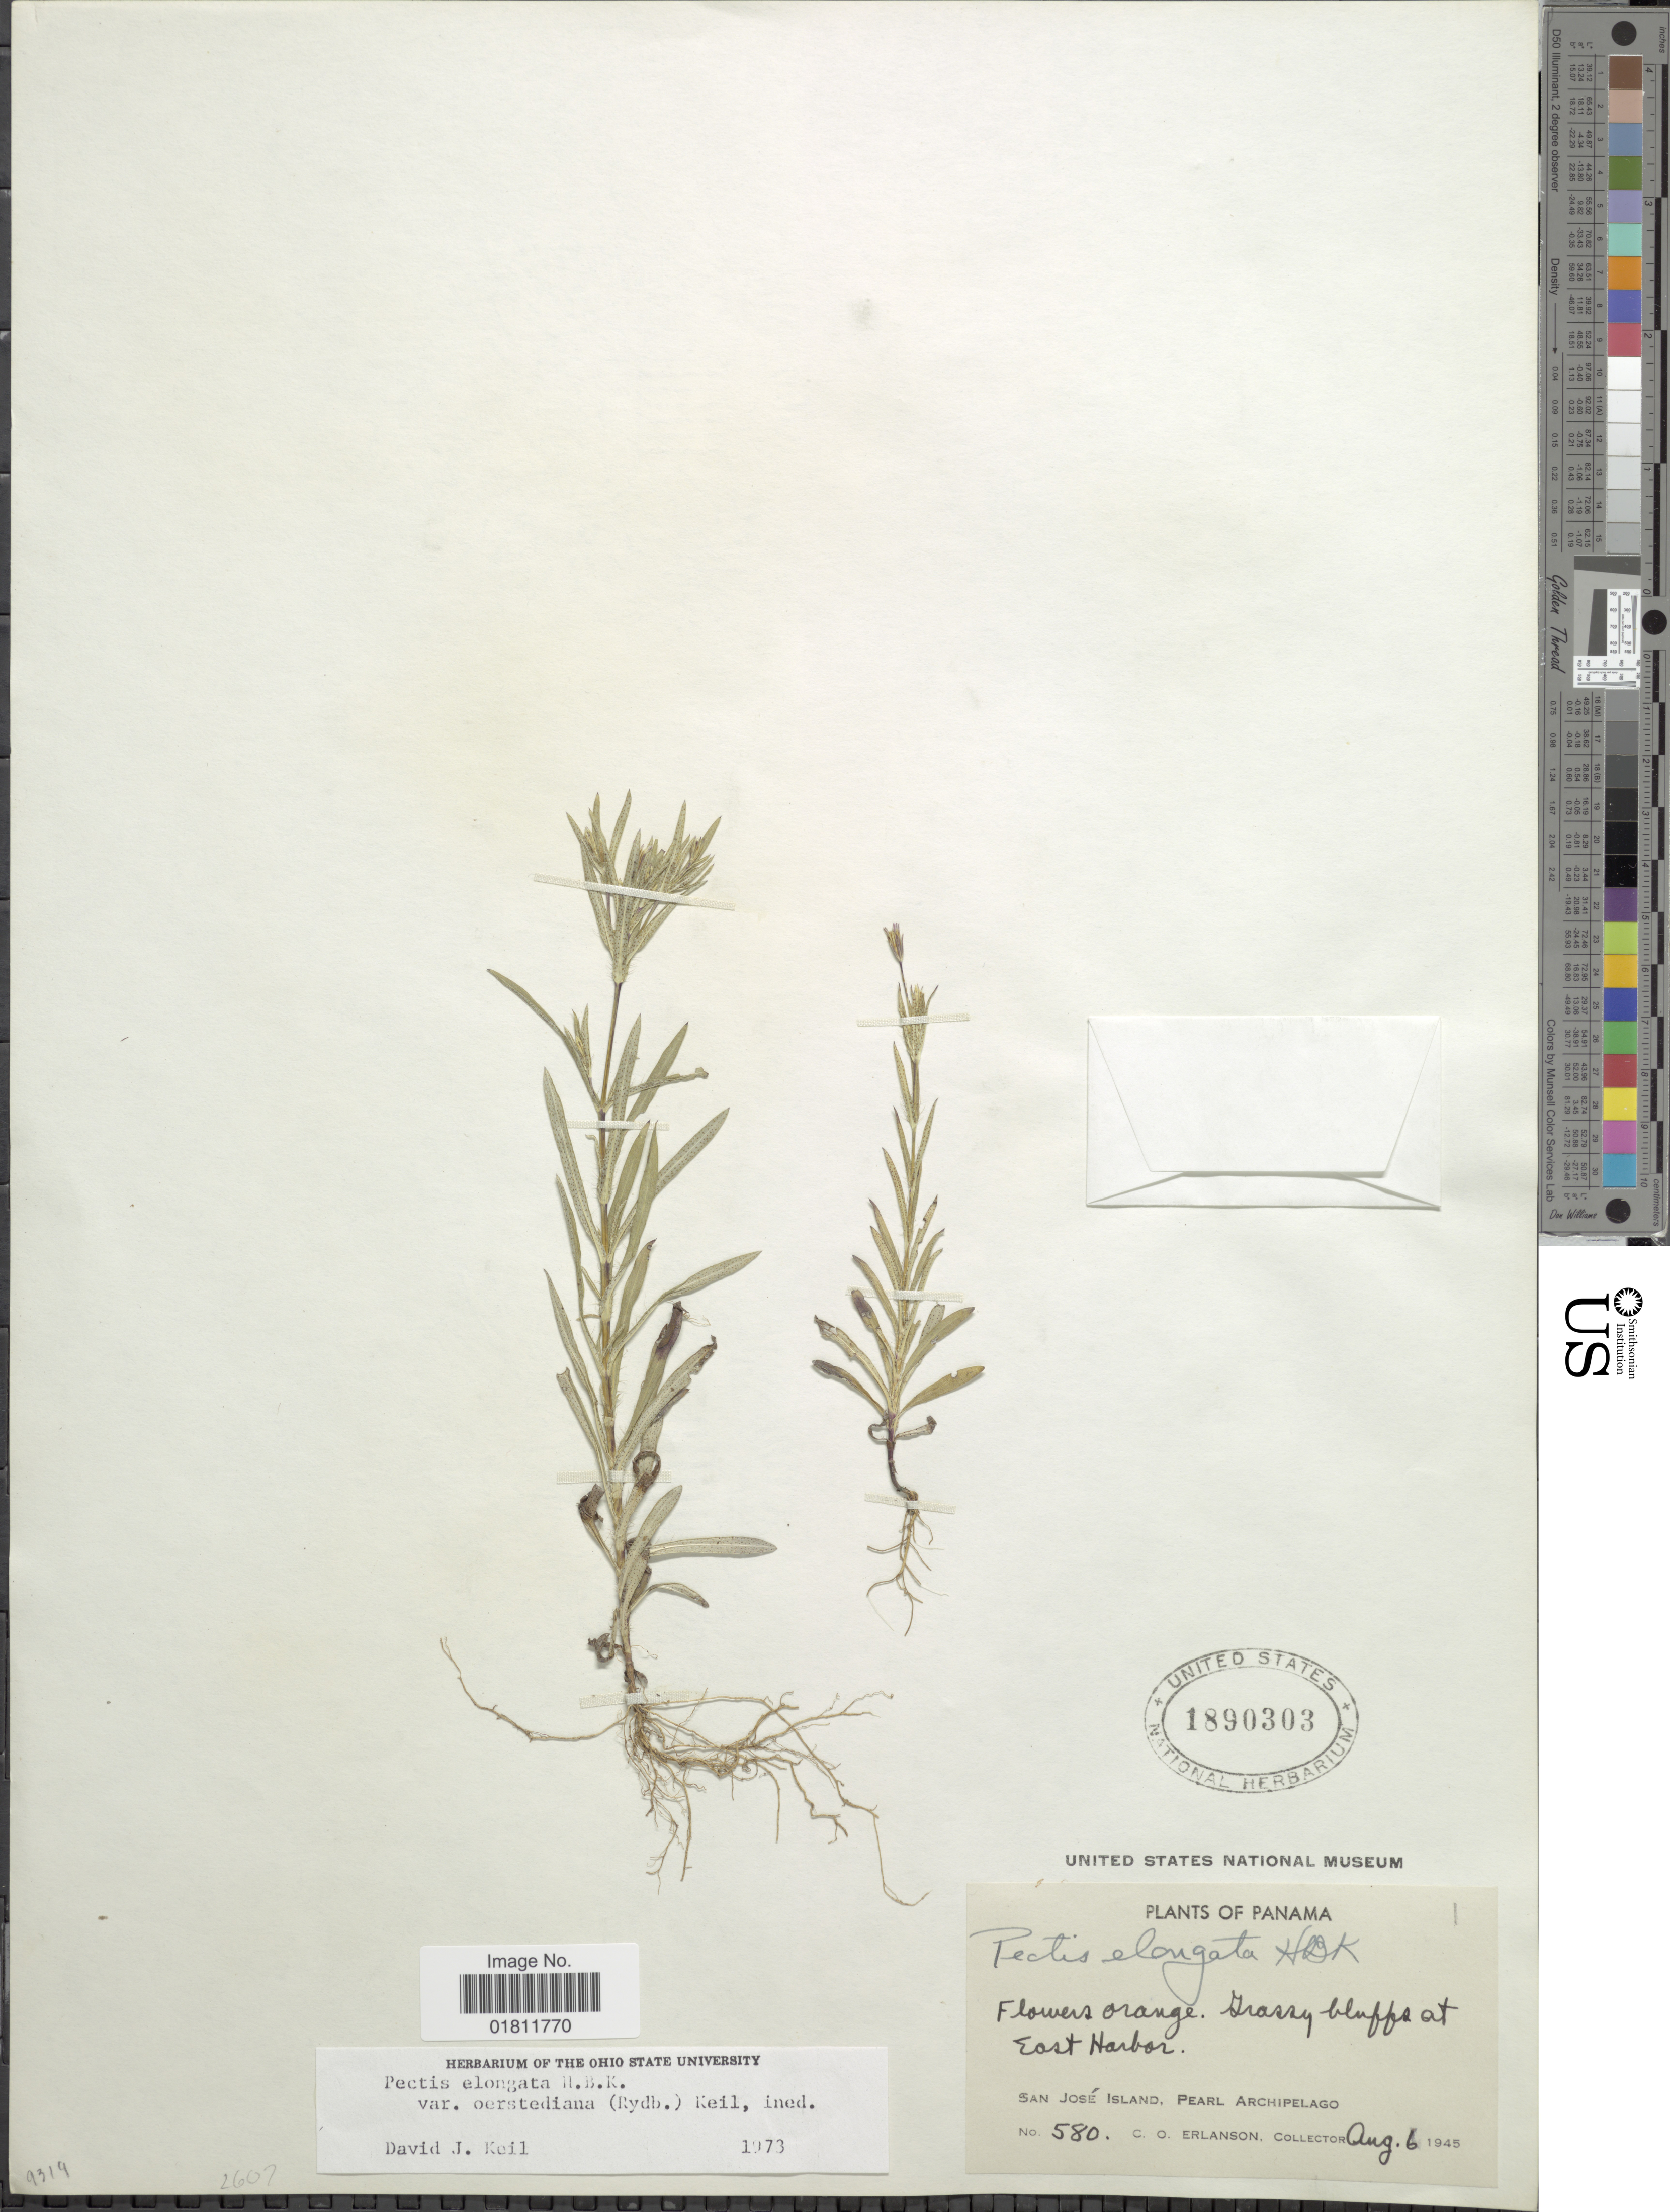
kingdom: Plantae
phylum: Tracheophyta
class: Magnoliopsida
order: Asterales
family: Asteraceae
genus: Pectis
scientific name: Pectis elongata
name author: Kunth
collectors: C. O. Erlanson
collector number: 580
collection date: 1945-08-06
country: Panama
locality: East Harbor, San Jose Island, Peark Archipelago.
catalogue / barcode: US 1890303